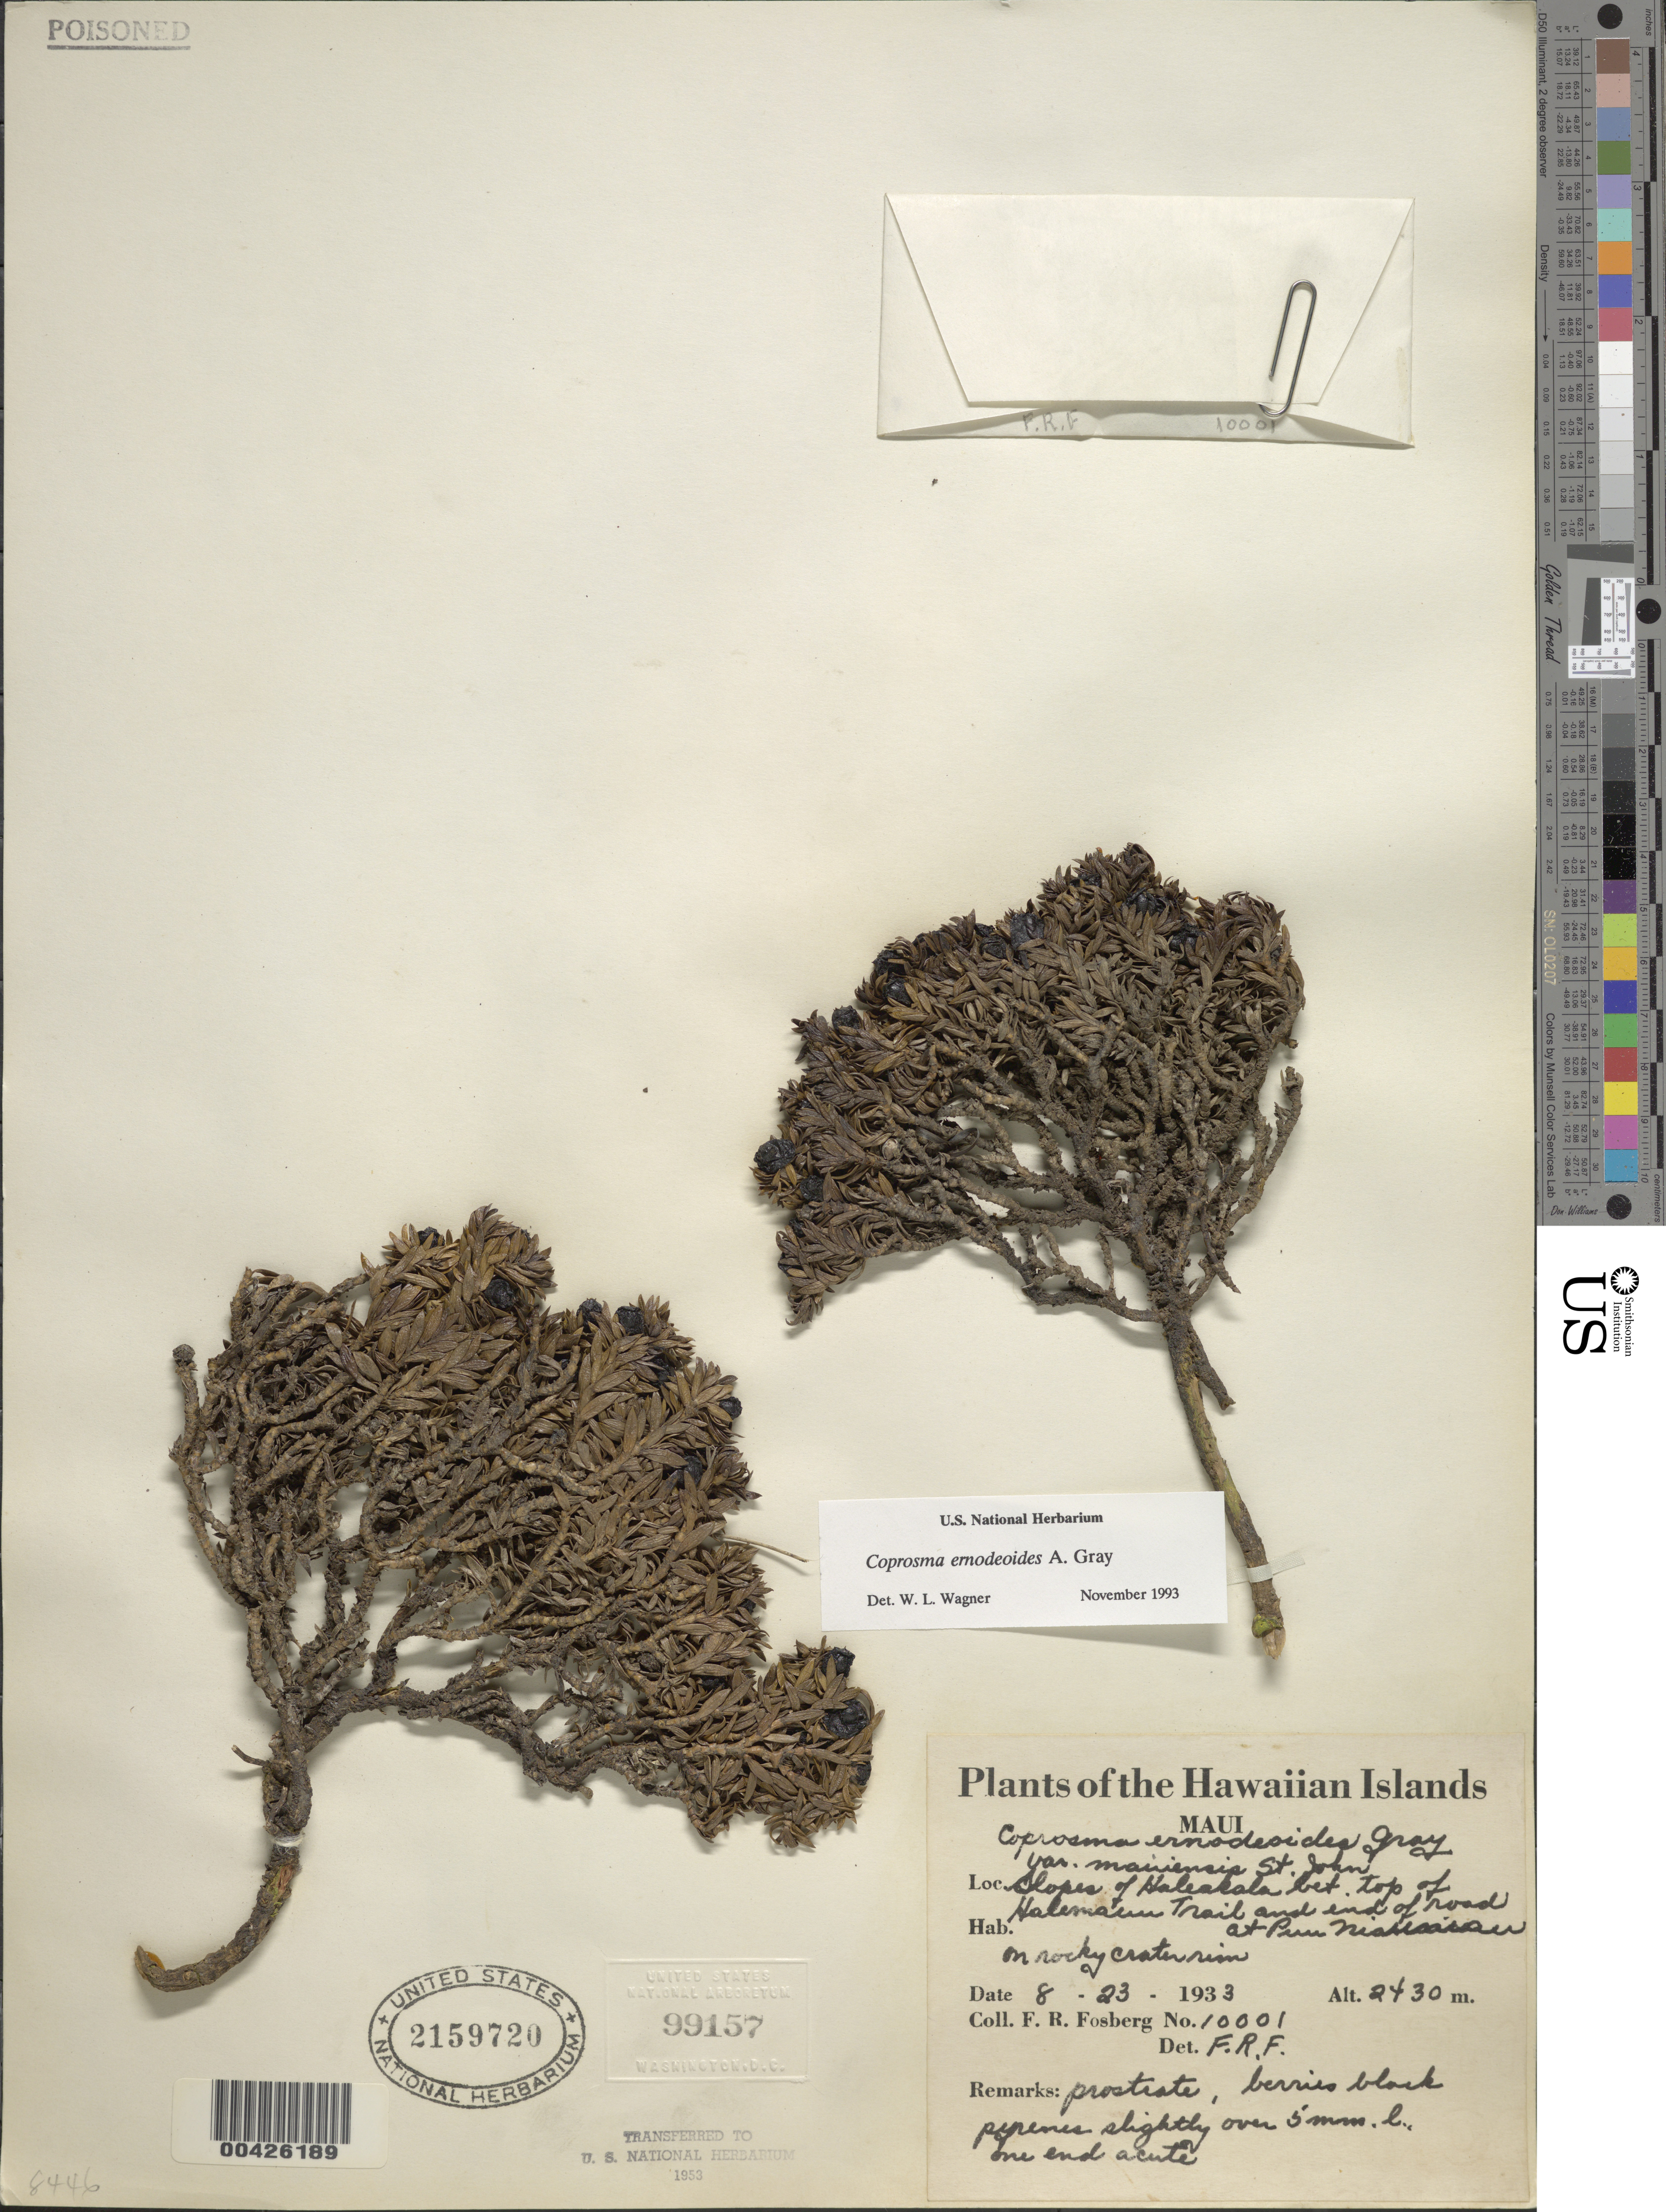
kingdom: Plantae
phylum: Tracheophyta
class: Magnoliopsida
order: Gentianales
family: Rubiaceae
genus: Coprosma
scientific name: Coprosma ernodeoides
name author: A. Gray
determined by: Wagner, W. L., (BOT), Smithsonian Institution - National Museum of Natural History (UNITED STATES)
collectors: F. R. Fosberg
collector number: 10001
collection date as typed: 23 Aug 1933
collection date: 1933-08-23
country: United States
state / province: Hawaii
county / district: Maui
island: Maui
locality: Slopes of Haleakala between top of Halemauu Trail and end of road at Puu Nianiau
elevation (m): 2430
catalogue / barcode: US 2159720